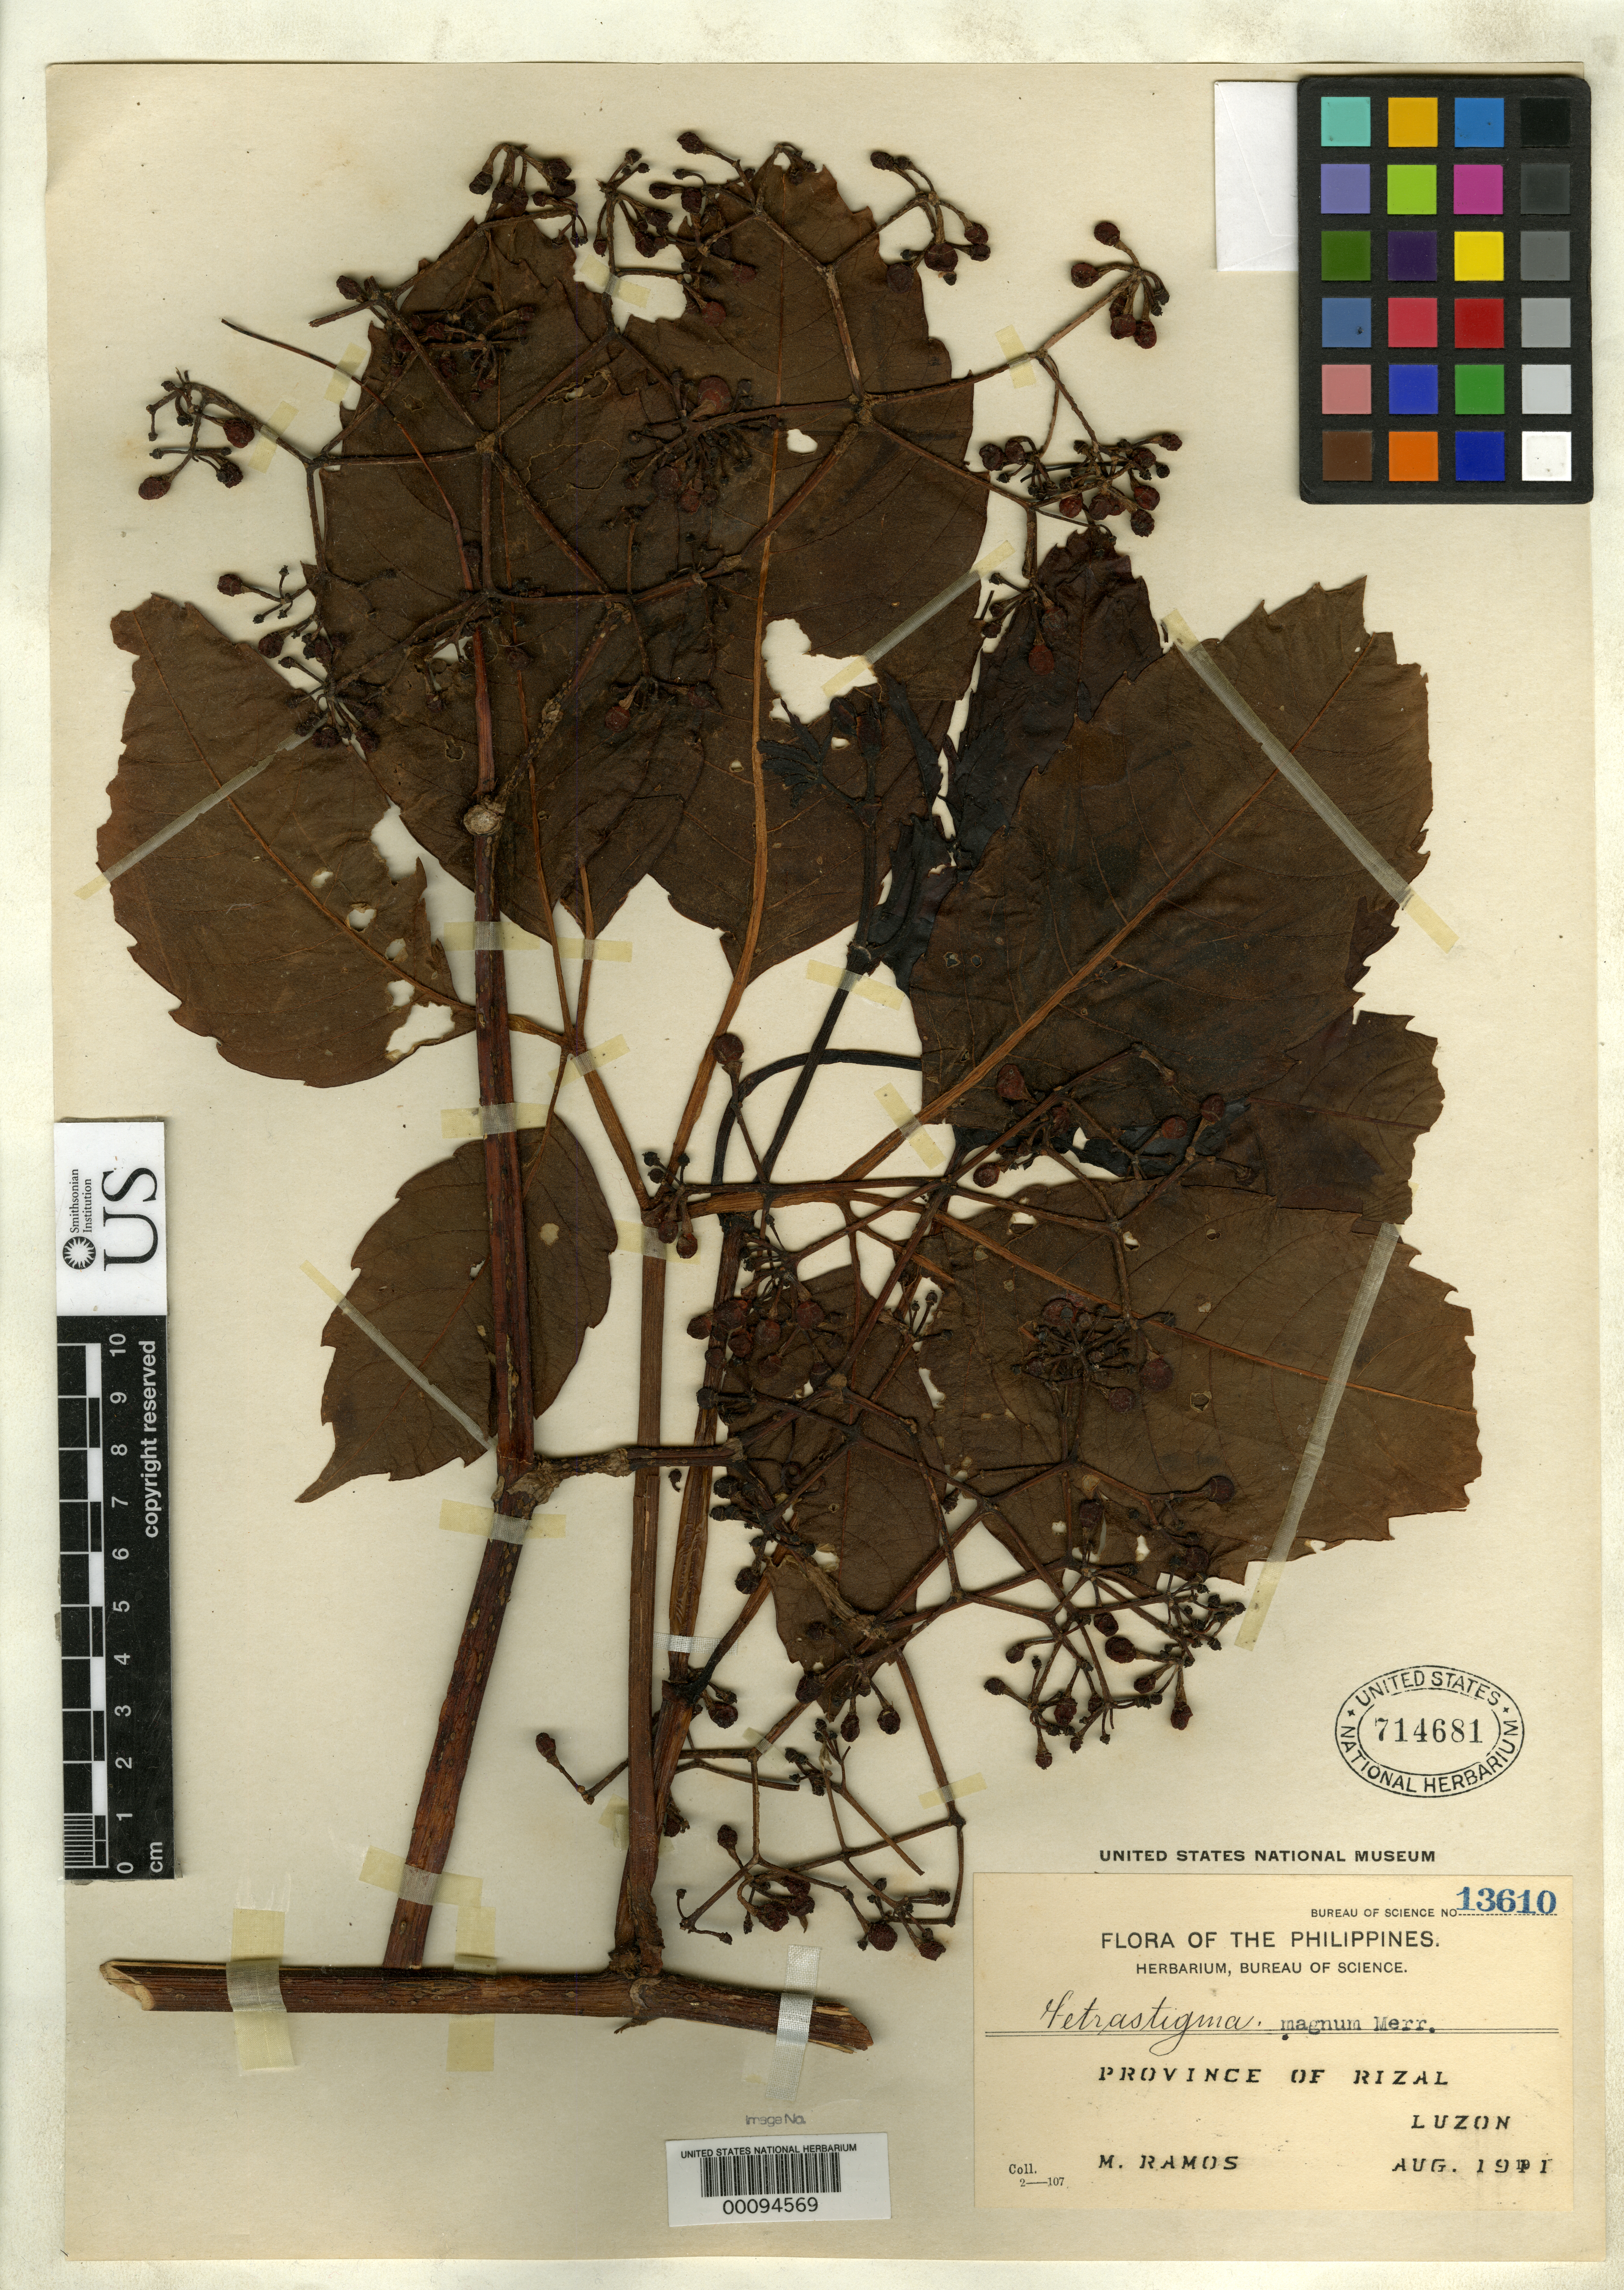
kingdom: Plantae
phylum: Tracheophyta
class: Magnoliopsida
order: Vitales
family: Vitaceae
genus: Tetrastigma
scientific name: Tetrastigma magnum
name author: Merr.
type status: Isotype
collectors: M. Ramos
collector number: Bur. Sci. 13610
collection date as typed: Aug 1911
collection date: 1911-08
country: Philippines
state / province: Calabarzon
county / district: Rizal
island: Luzon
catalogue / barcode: US 714681